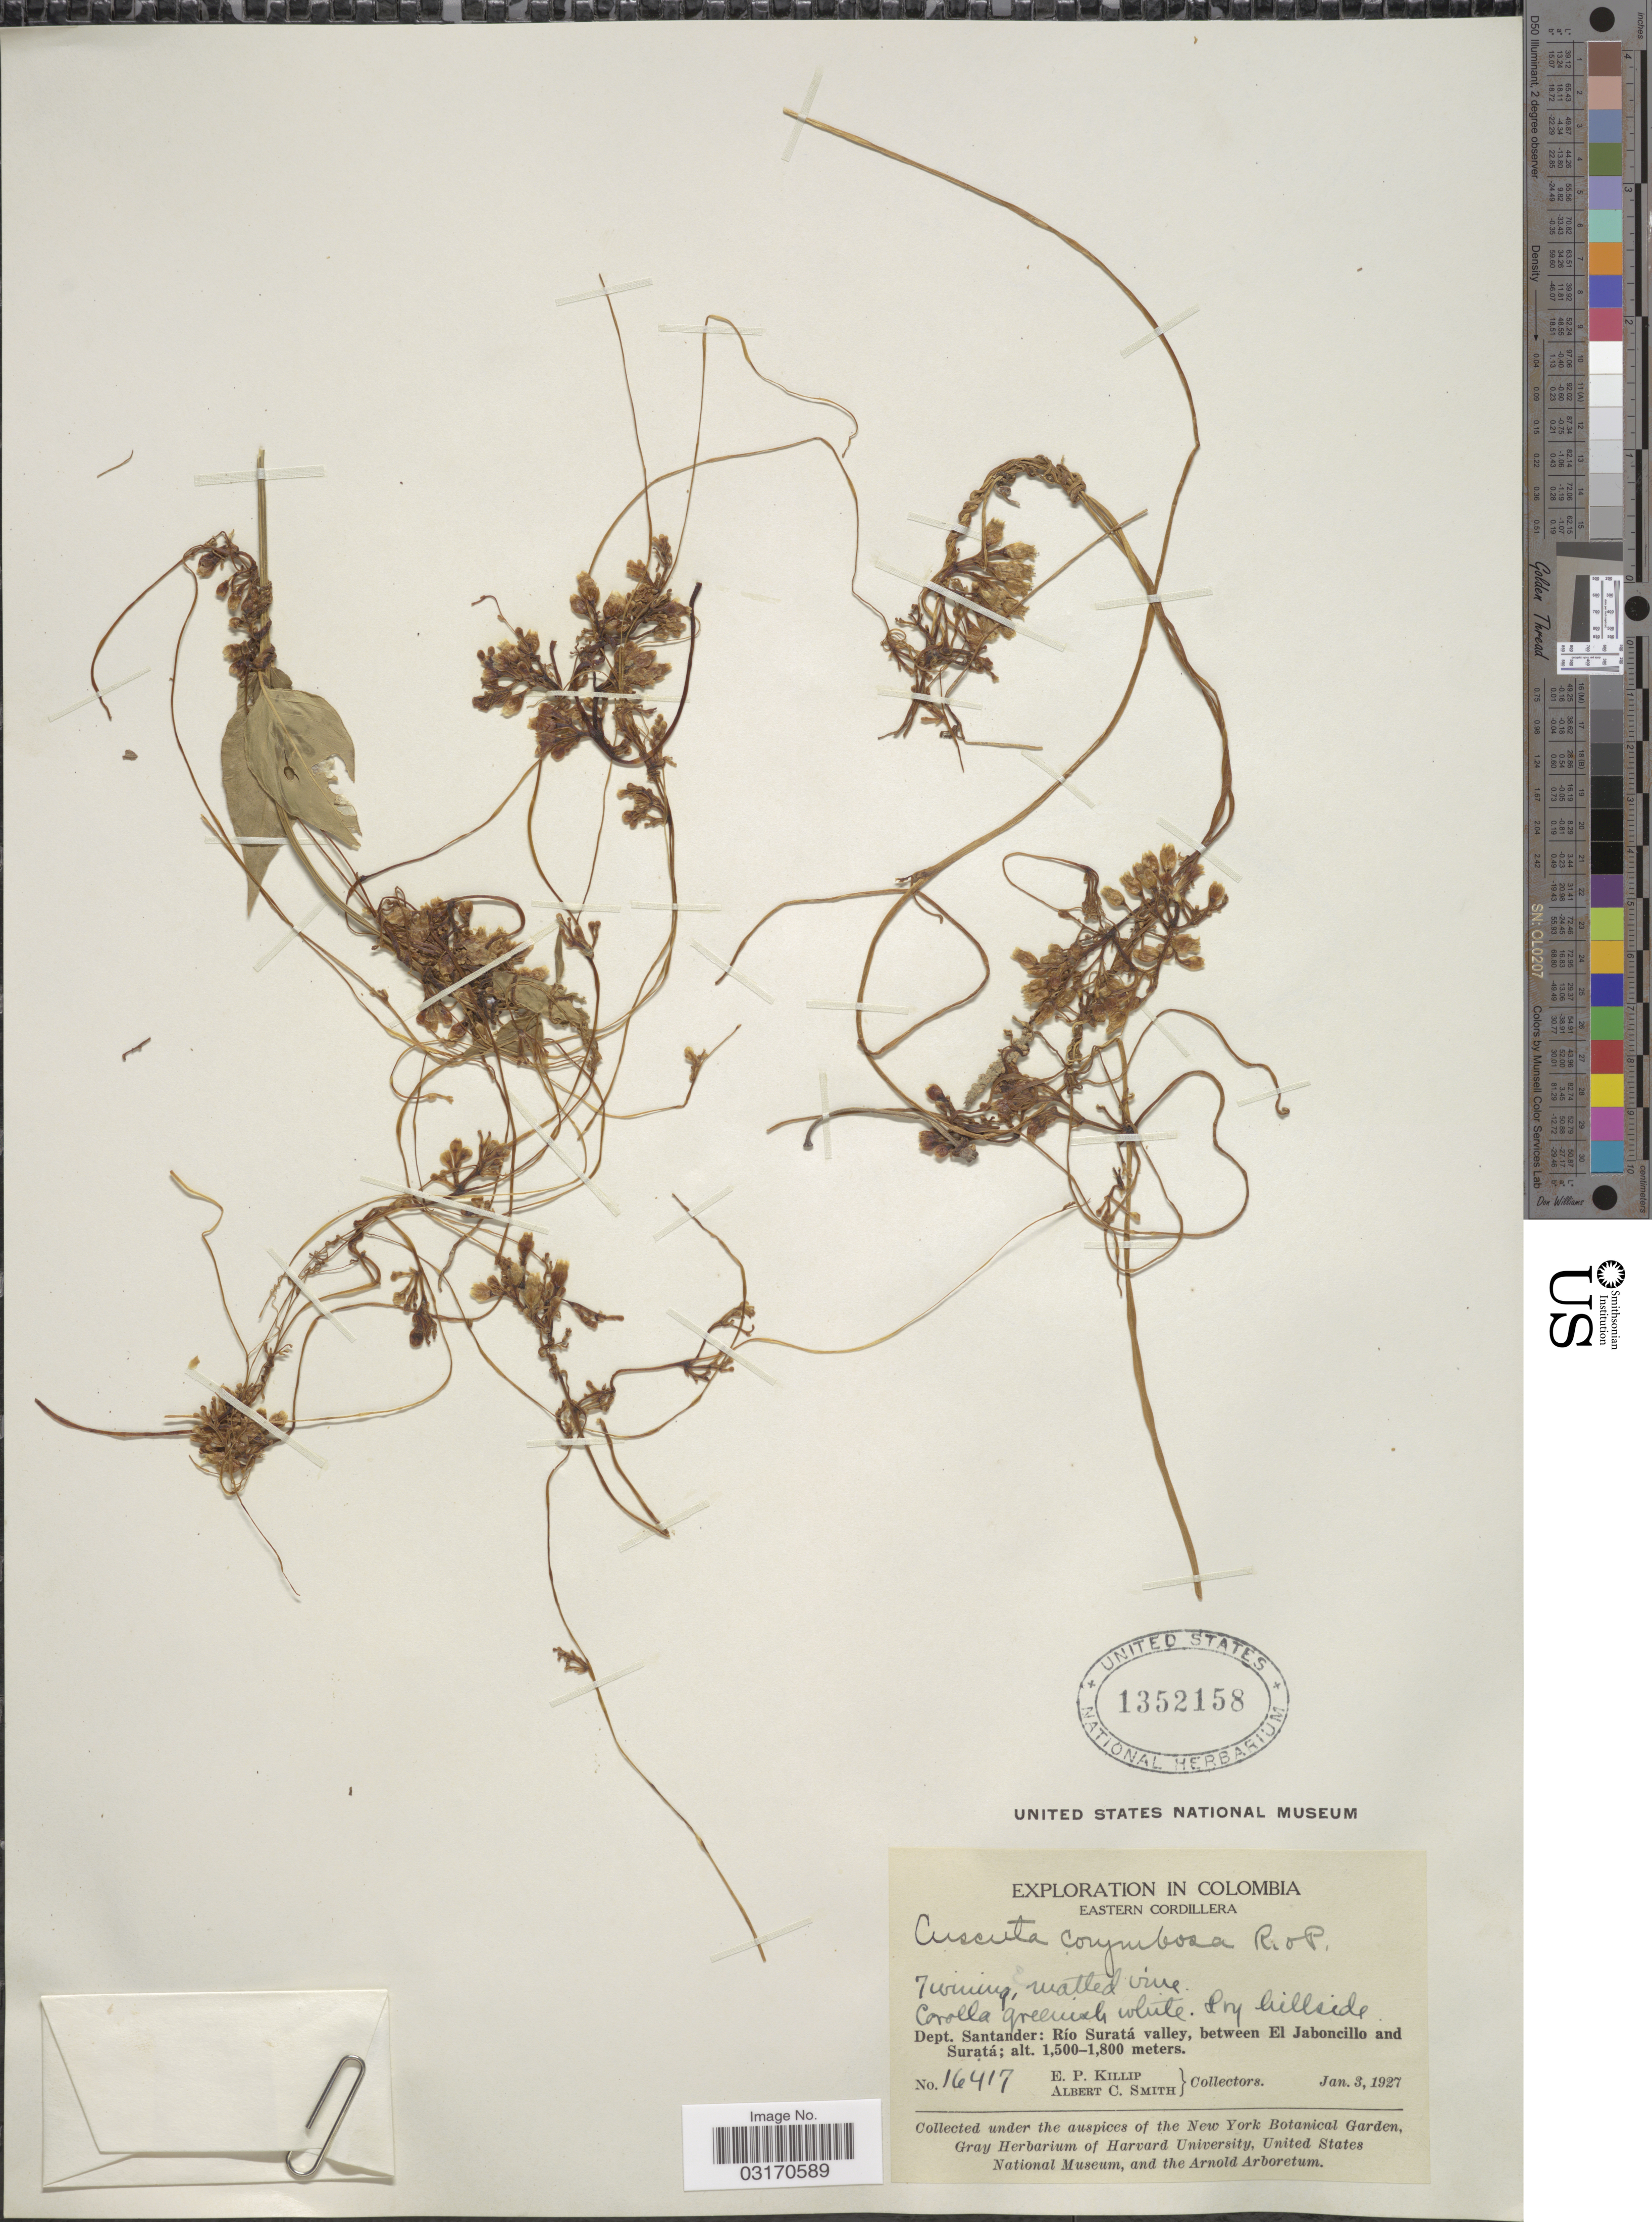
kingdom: Plantae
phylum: Tracheophyta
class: Magnoliopsida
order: Solanales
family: Convolvulaceae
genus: Cuscuta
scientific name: Cuscuta corymbosa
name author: Ruiz & Pav.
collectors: E. P. Killip & A. C. Smith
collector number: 16417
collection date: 1927-01-03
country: Colombia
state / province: Santander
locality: Eastern Cordillera. Dept. Santander: Río Suratá valley, between El Jaboncillo and Suratá.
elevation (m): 1500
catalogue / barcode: US 1352158